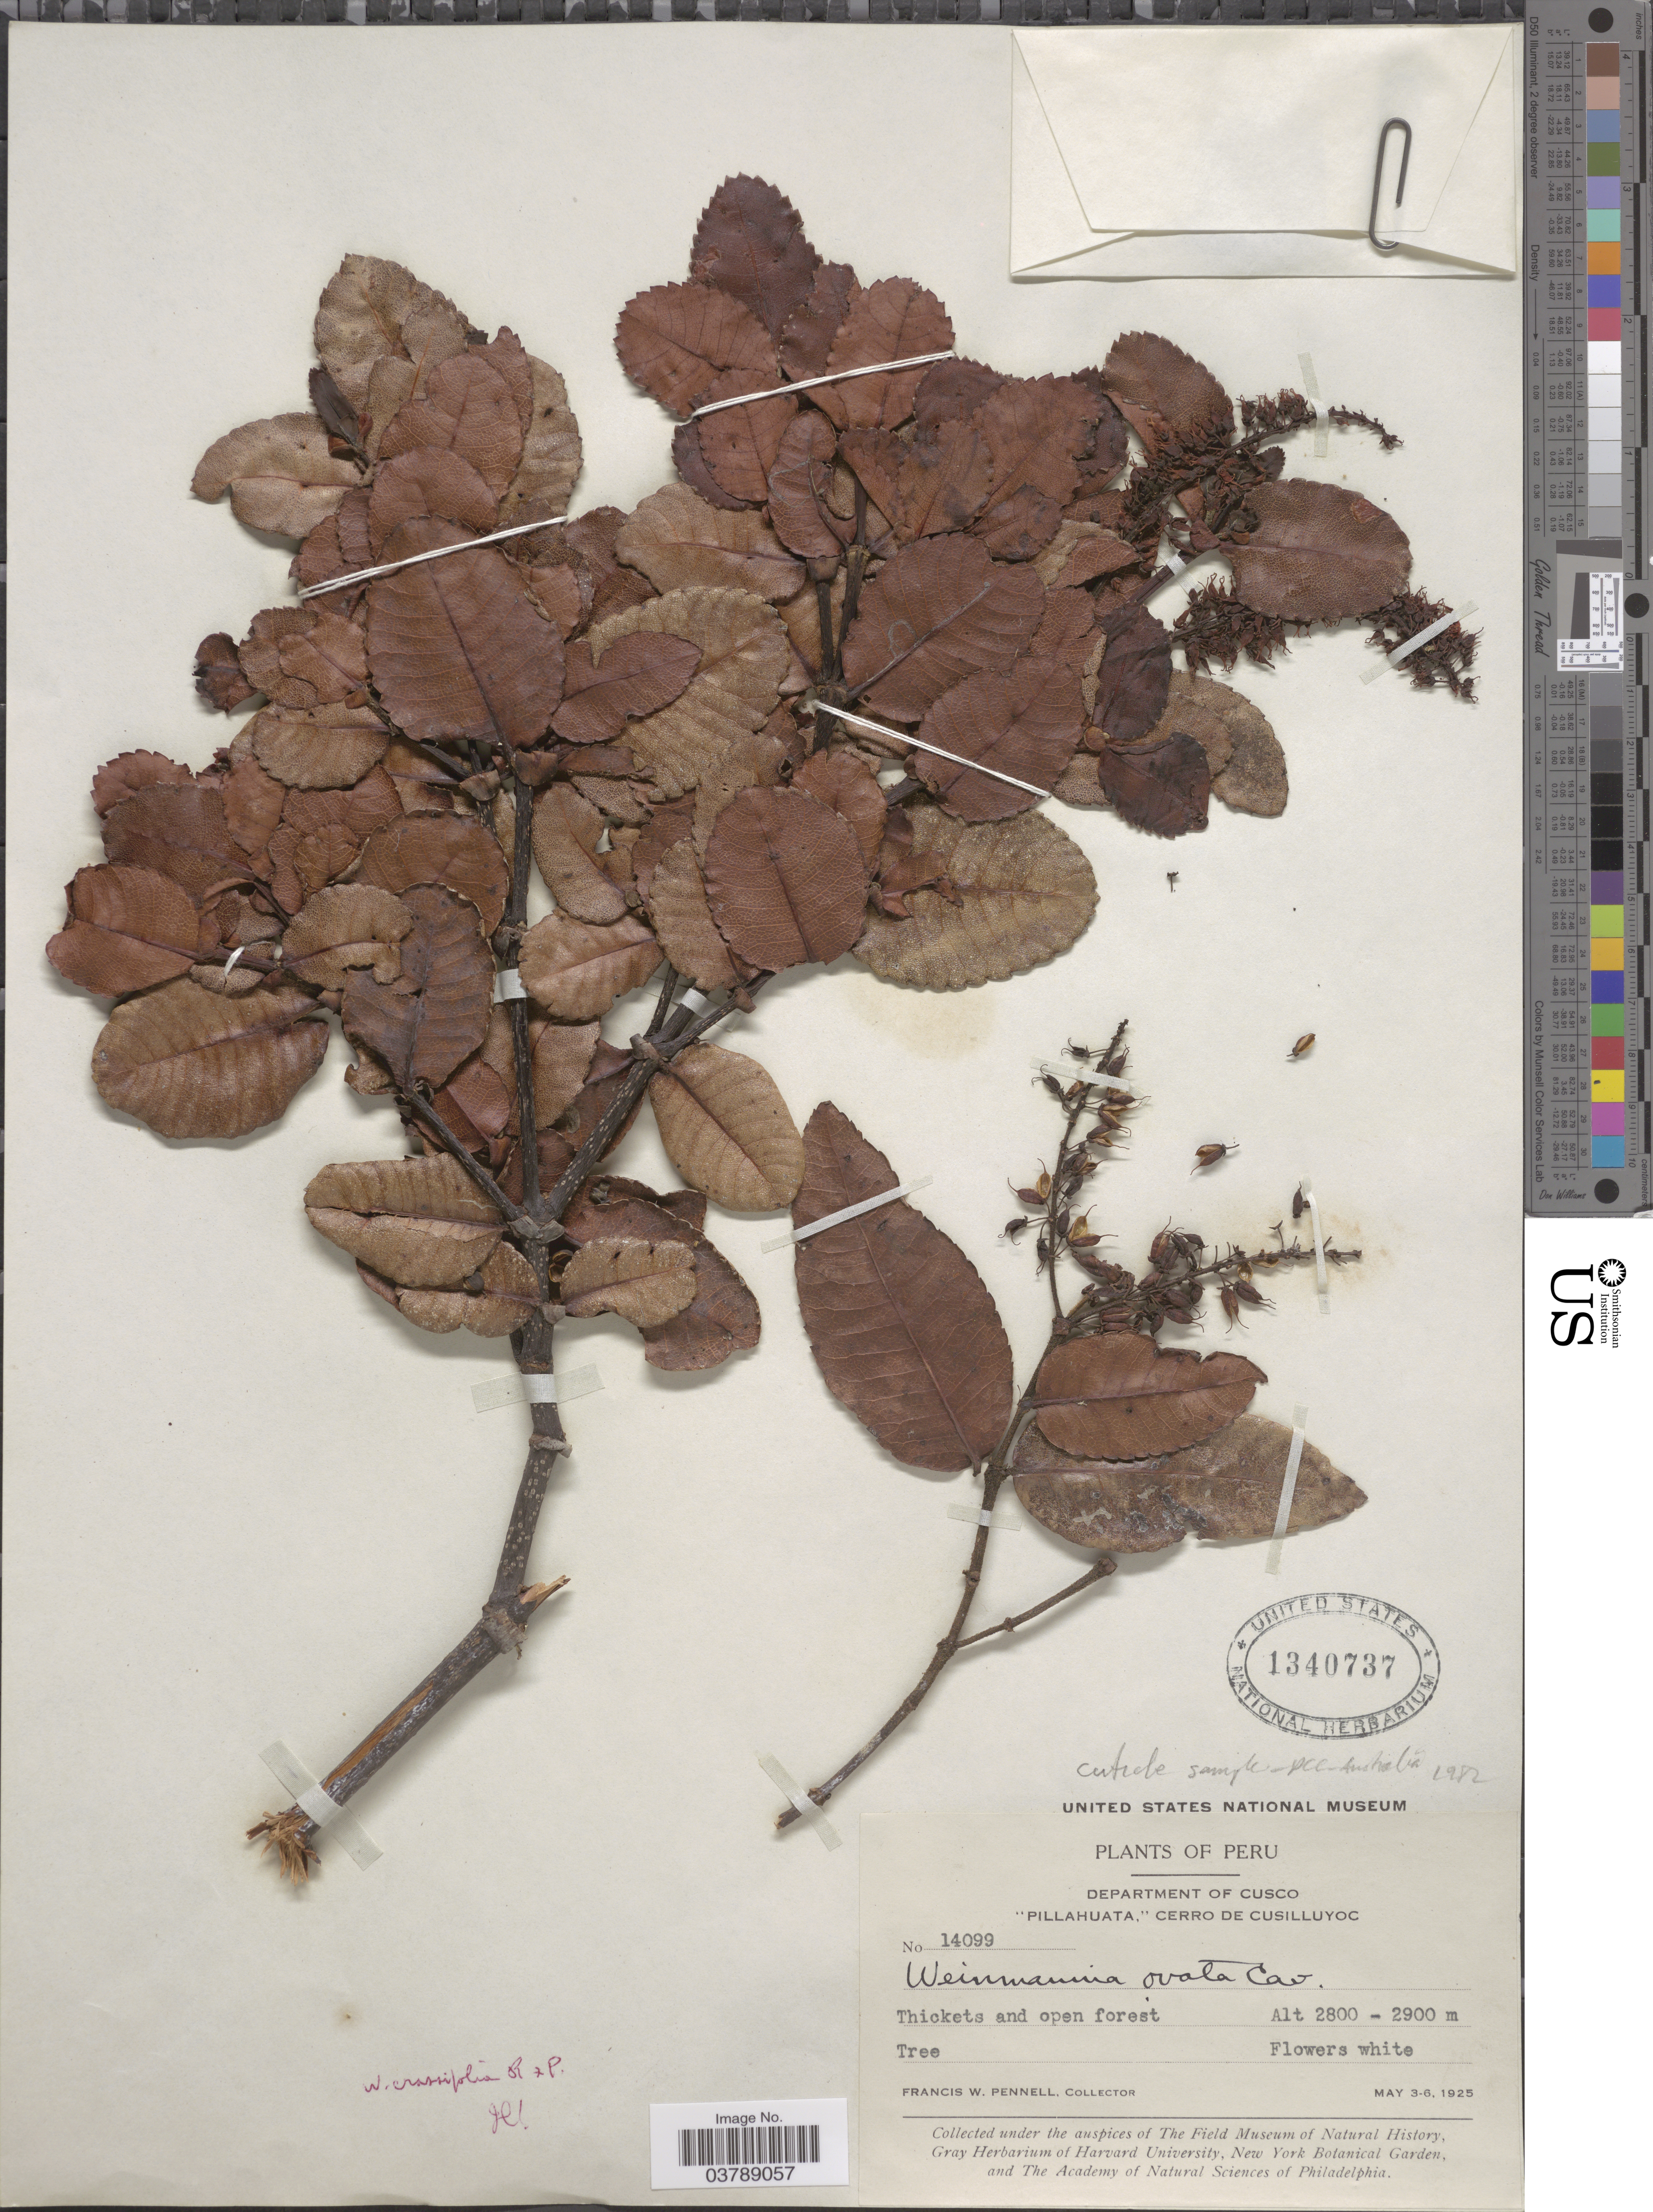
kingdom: Plantae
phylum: Tracheophyta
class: Magnoliopsida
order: Oxalidales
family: Cunoniaceae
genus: Weinmannia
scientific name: Weinmannia crassifolia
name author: Ruiz & Pav.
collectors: F. W. Pennell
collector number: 14099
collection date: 1925-05-03/1925-05-06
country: Peru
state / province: Cusco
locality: Department of Cusco, "Pillahuata,"Cerro de Cusilluyoc.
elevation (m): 2800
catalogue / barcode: US 1340737